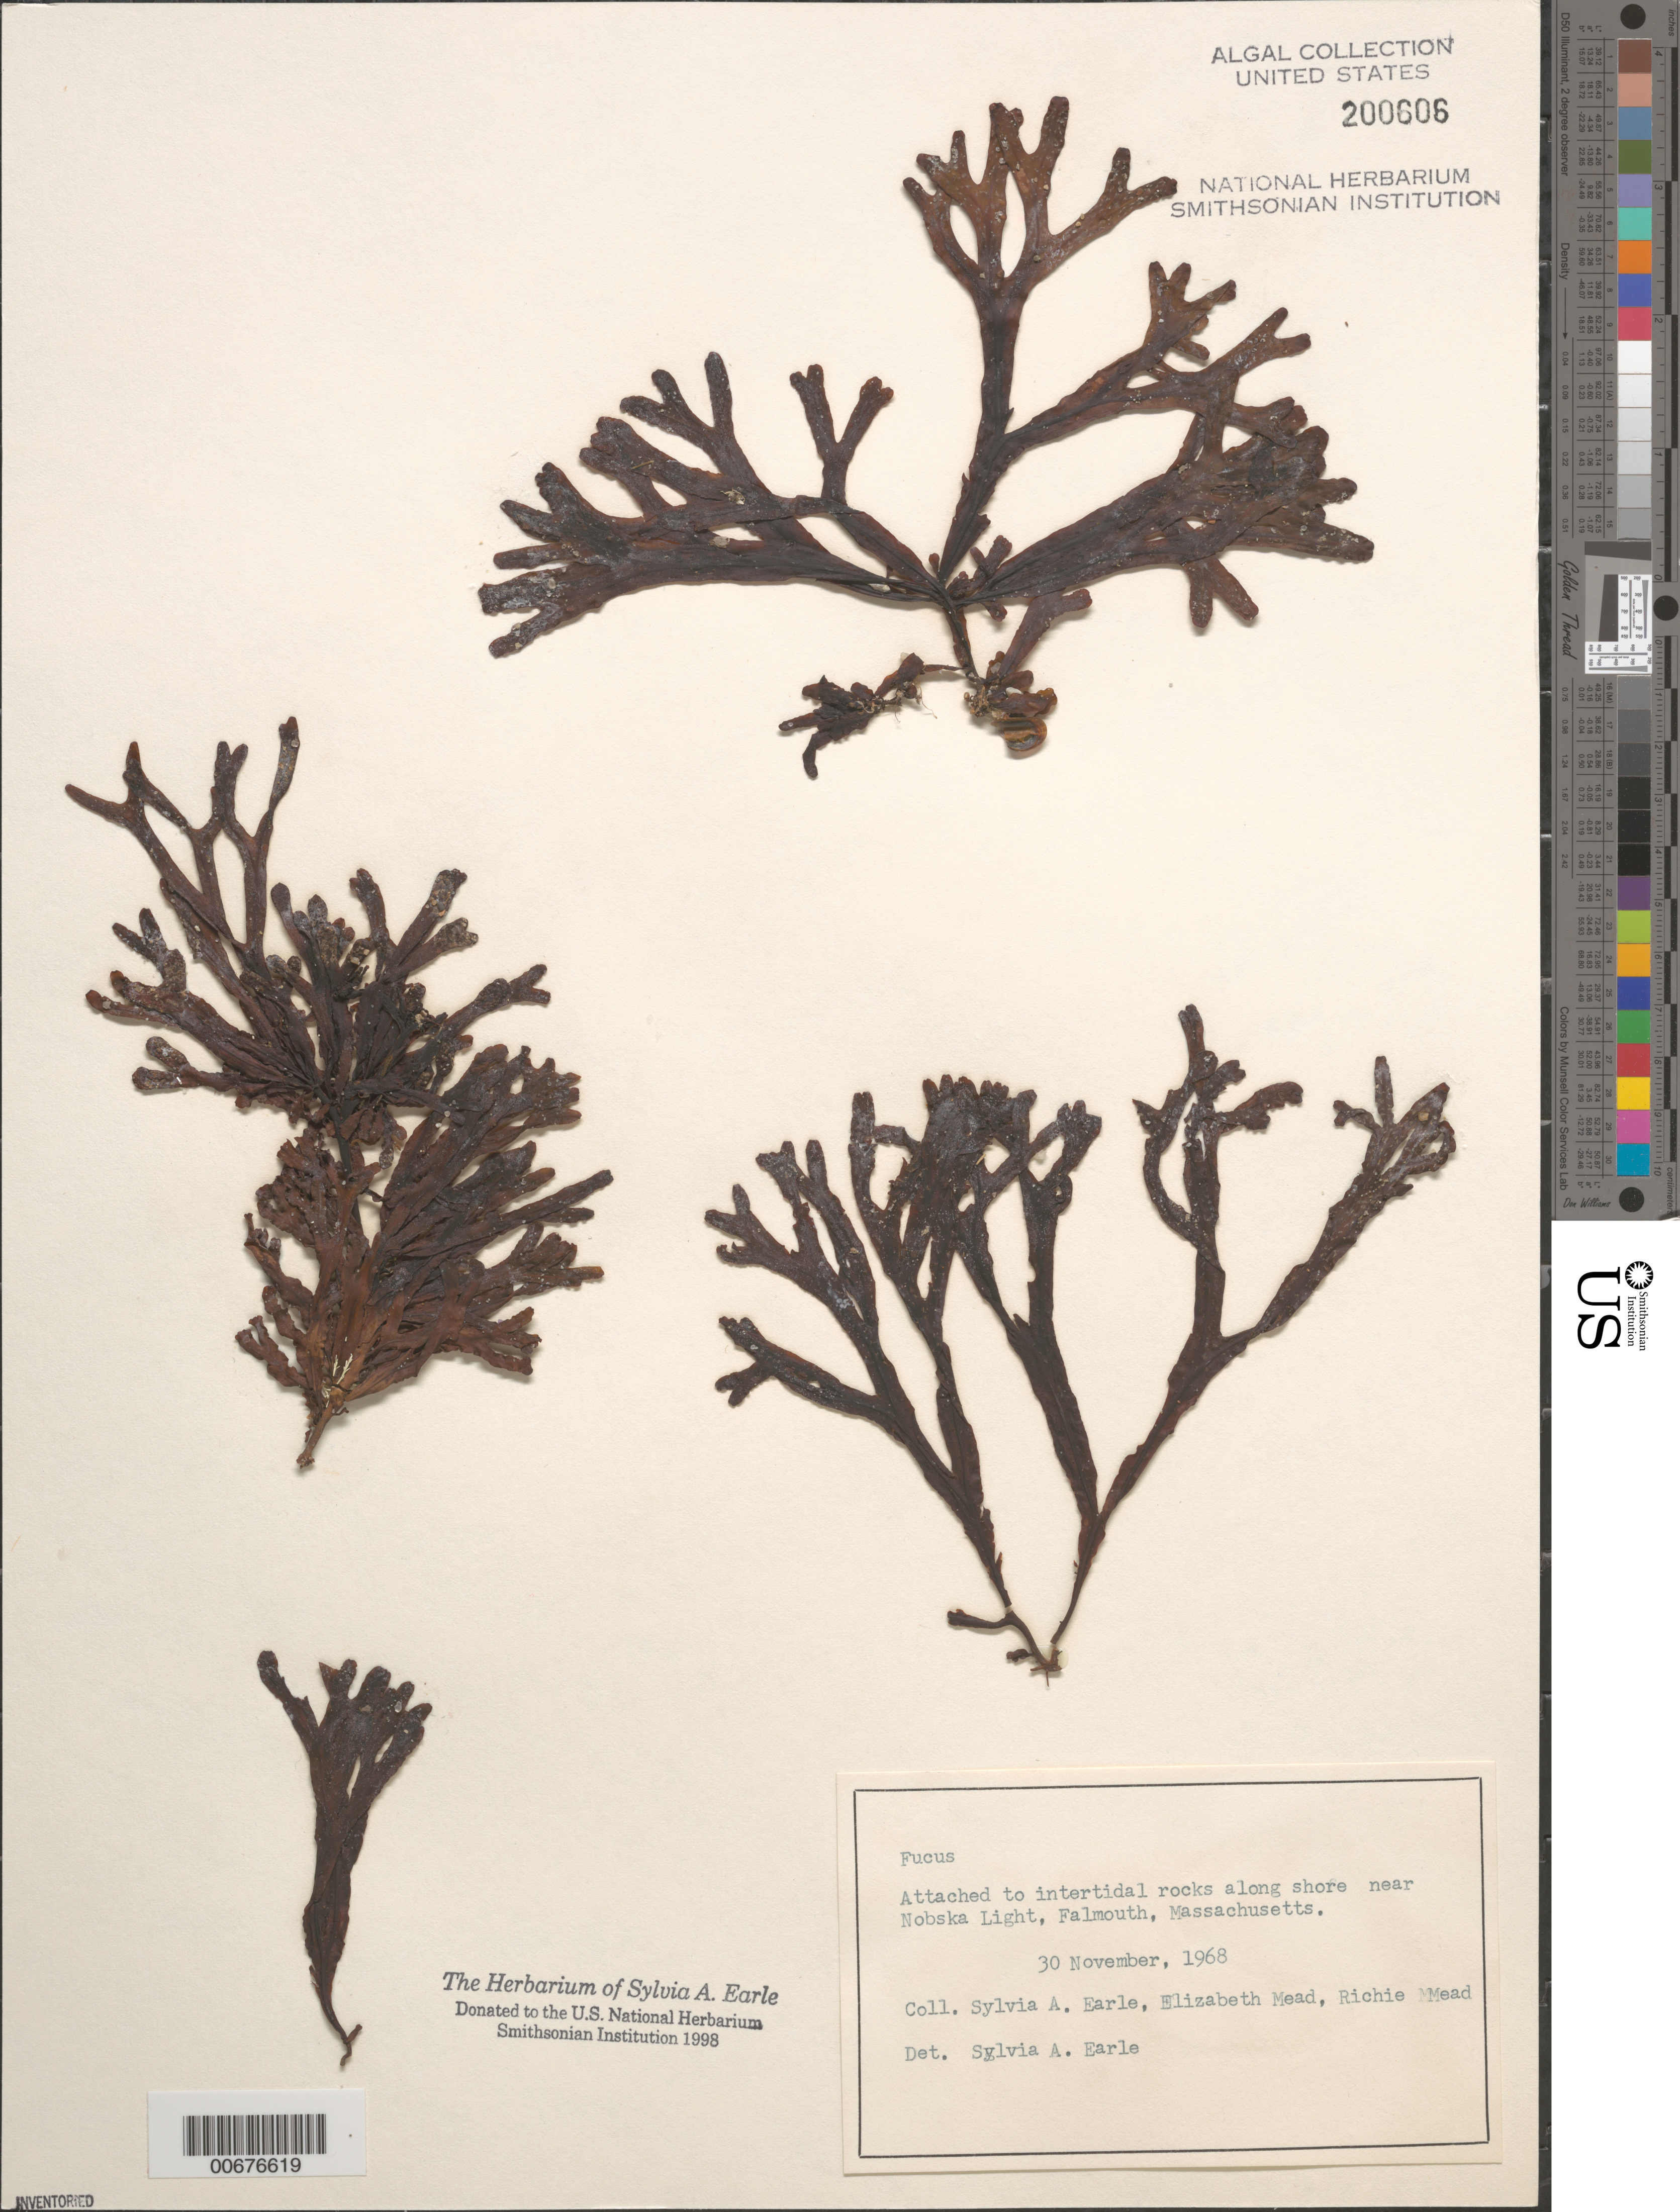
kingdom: Chromista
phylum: Ochrophyta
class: Phaeophyceae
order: Fucales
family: Fucaceae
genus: Fucus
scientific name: Fucus sp.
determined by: Earle, S. A.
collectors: S. A. Earle, E. Mead & R. Mead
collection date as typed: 30 Nov 1968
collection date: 1968-11-30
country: United States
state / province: Massachusetts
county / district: Barnstable County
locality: Falmouth, near Nobska Light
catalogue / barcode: US 200606